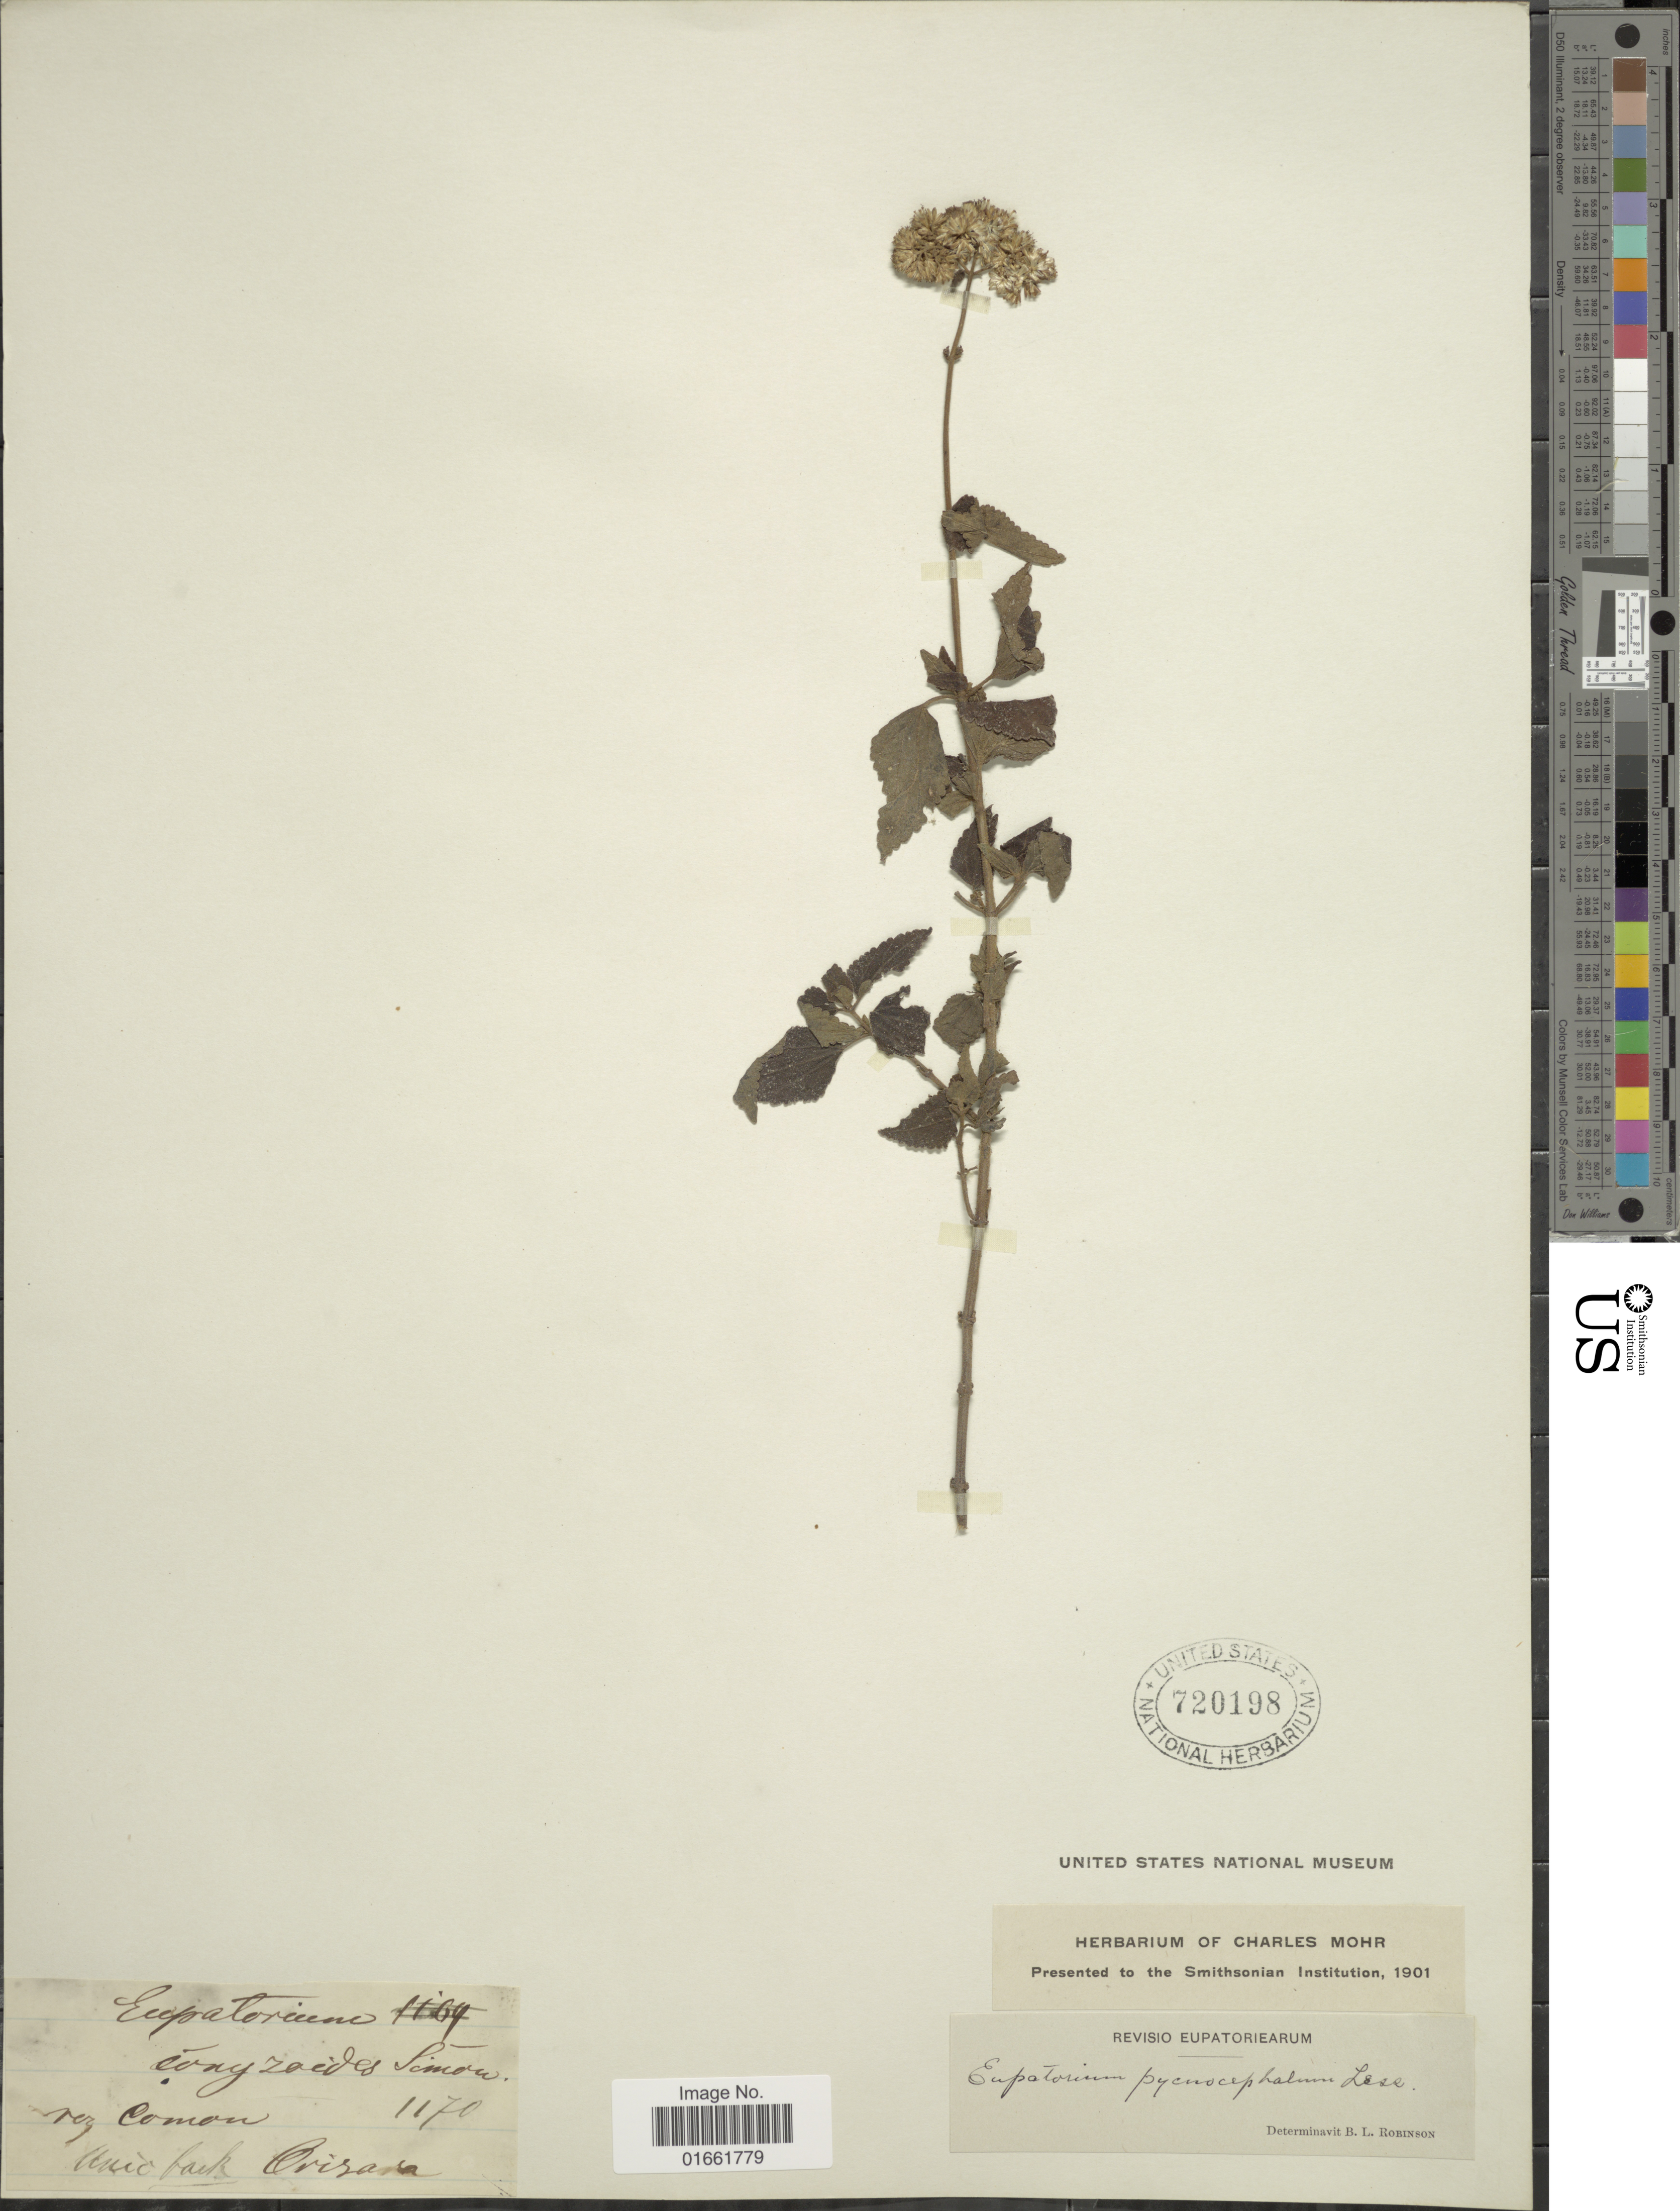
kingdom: Plantae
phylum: Tracheophyta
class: Magnoliopsida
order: Asterales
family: Asteraceae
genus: Fleischmannia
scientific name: Fleischmannia pratensis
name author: (Klatt) R.M. King & H. Rob.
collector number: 1170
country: United States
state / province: Arizona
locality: Arizona [? or Orizaba, Mexico?]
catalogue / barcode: US 720198